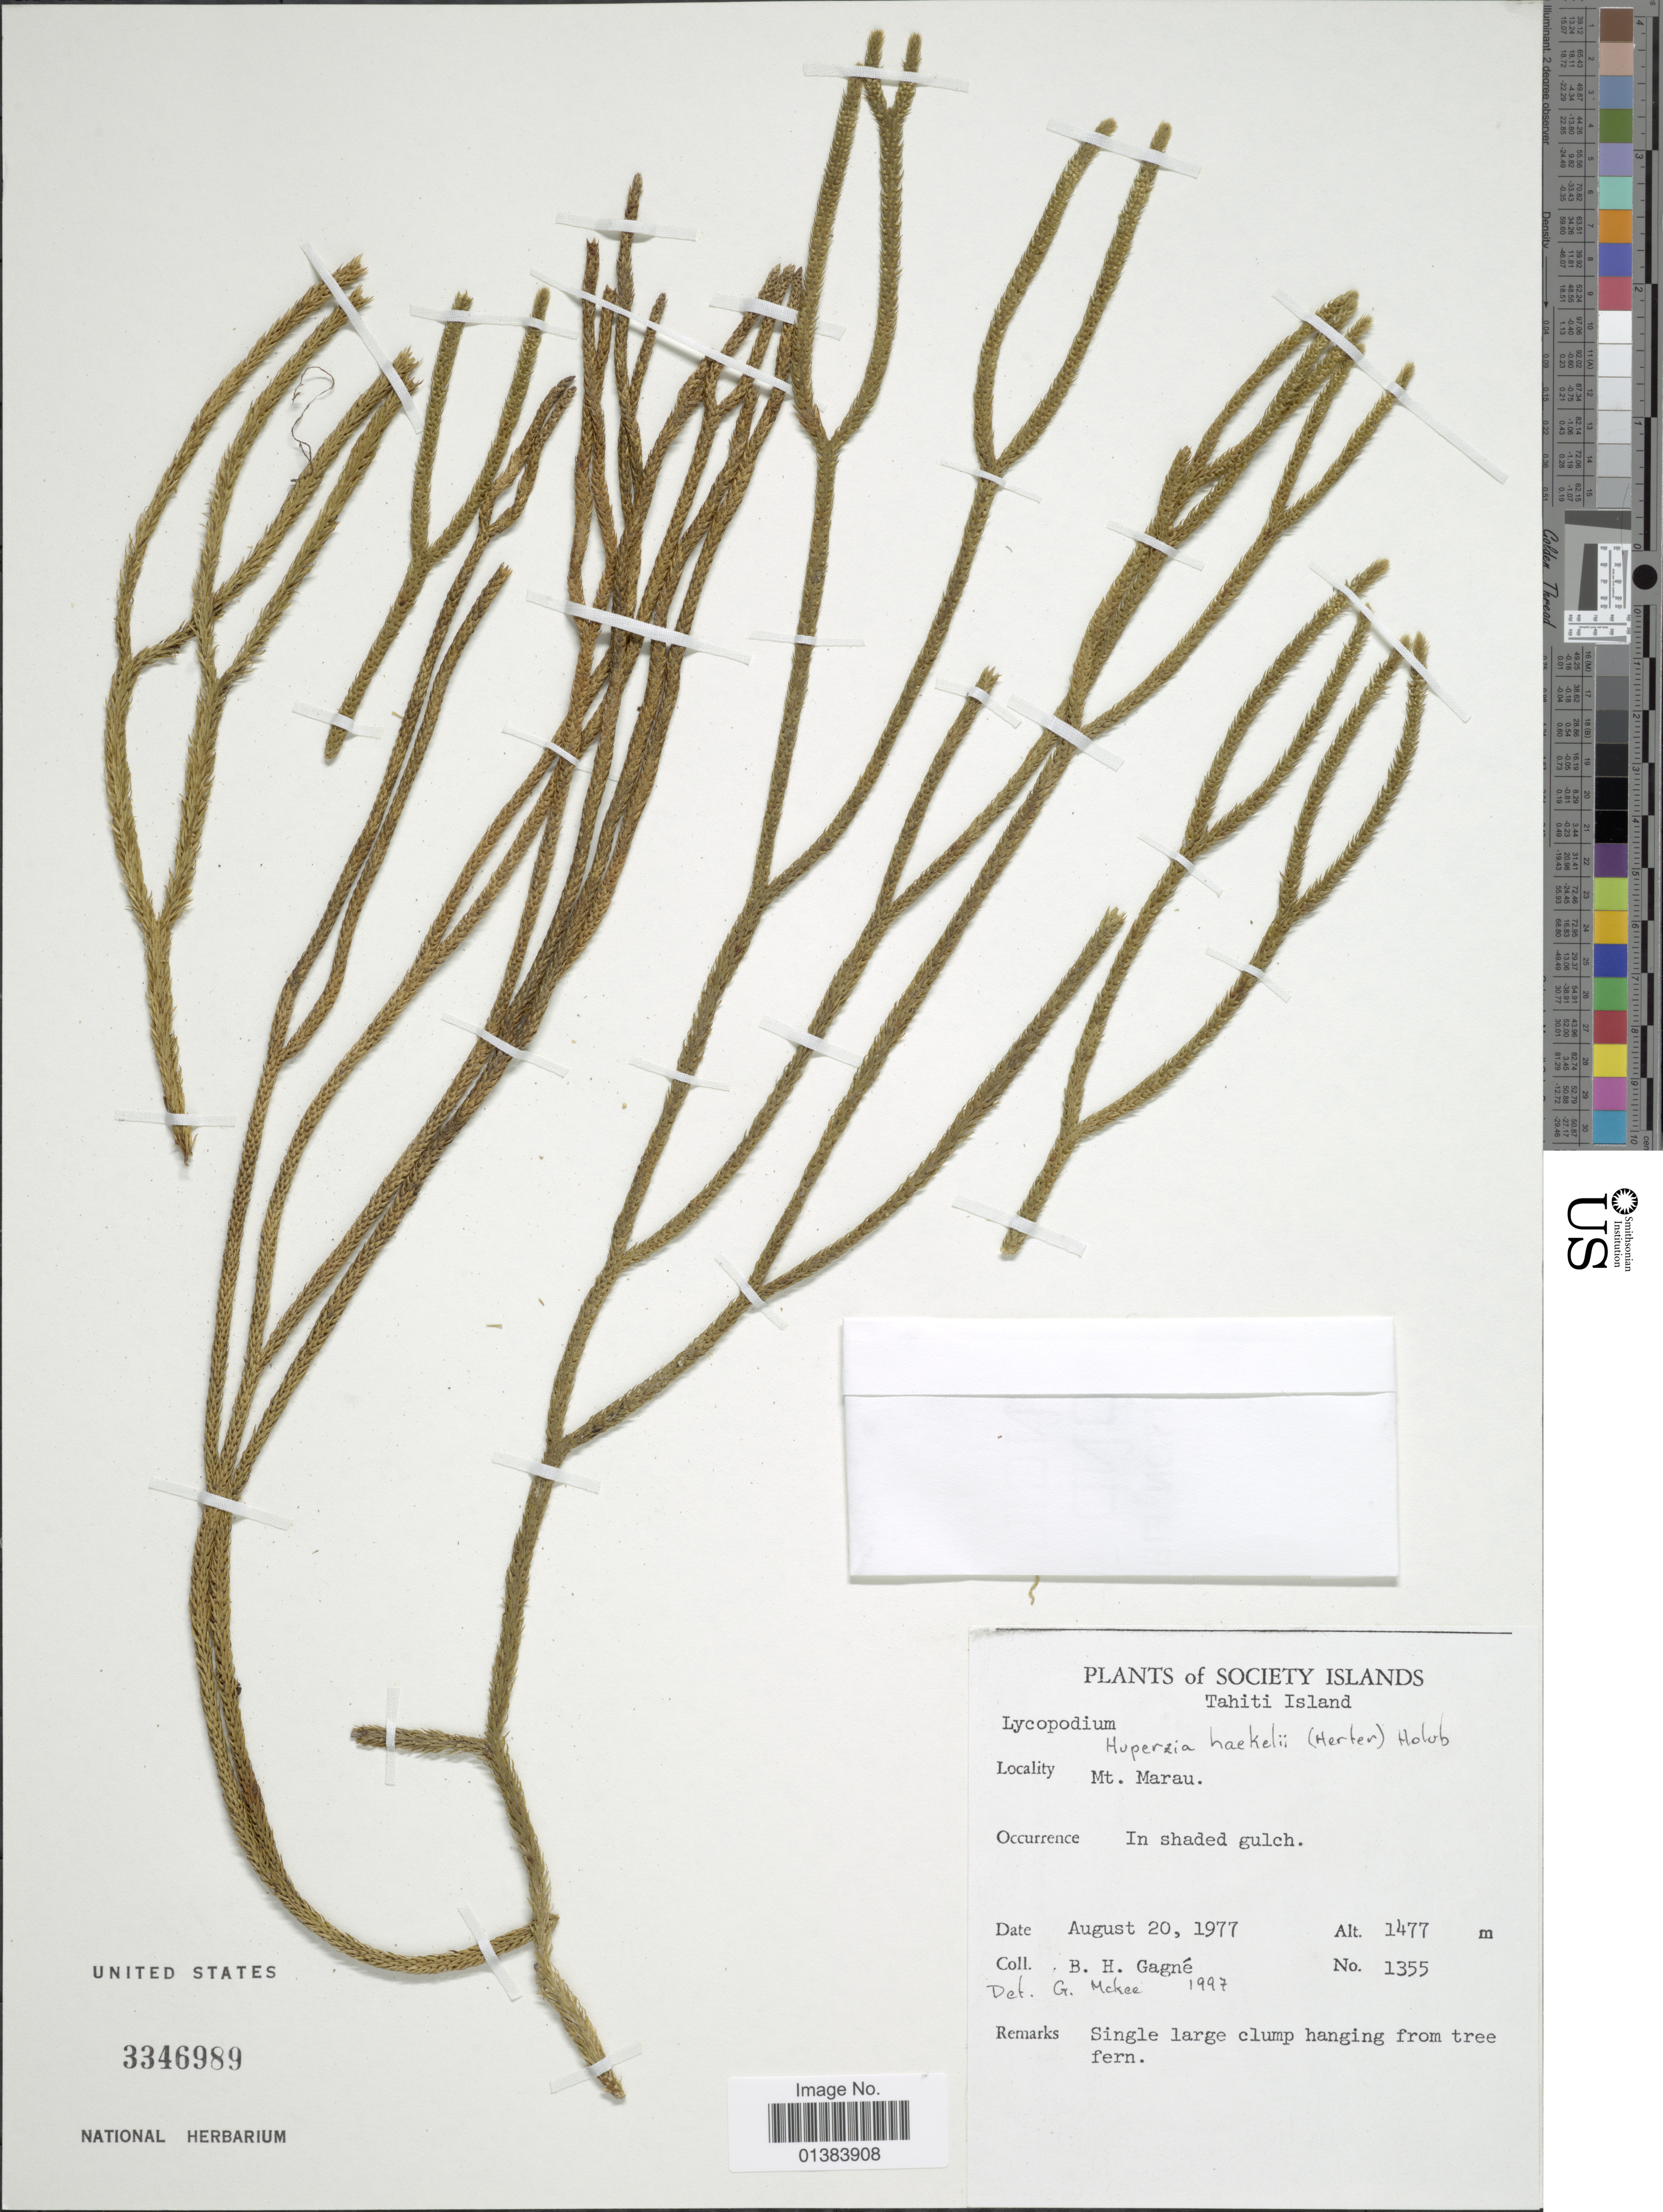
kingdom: Plantae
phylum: Tracheophyta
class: Lycopodiopsida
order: Lycopodiales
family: Lycopodiaceae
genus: Phlegmariurus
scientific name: Phlegmariurus haeckelii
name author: (Herter) A. R. Field & Testo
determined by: Field, A. R.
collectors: B. H. Gagné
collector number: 1355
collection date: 1977-08-20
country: French Polynesia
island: Tahiti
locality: Society Islands, Tahiti Island, Mt. Marau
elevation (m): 1477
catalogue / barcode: US 3346989